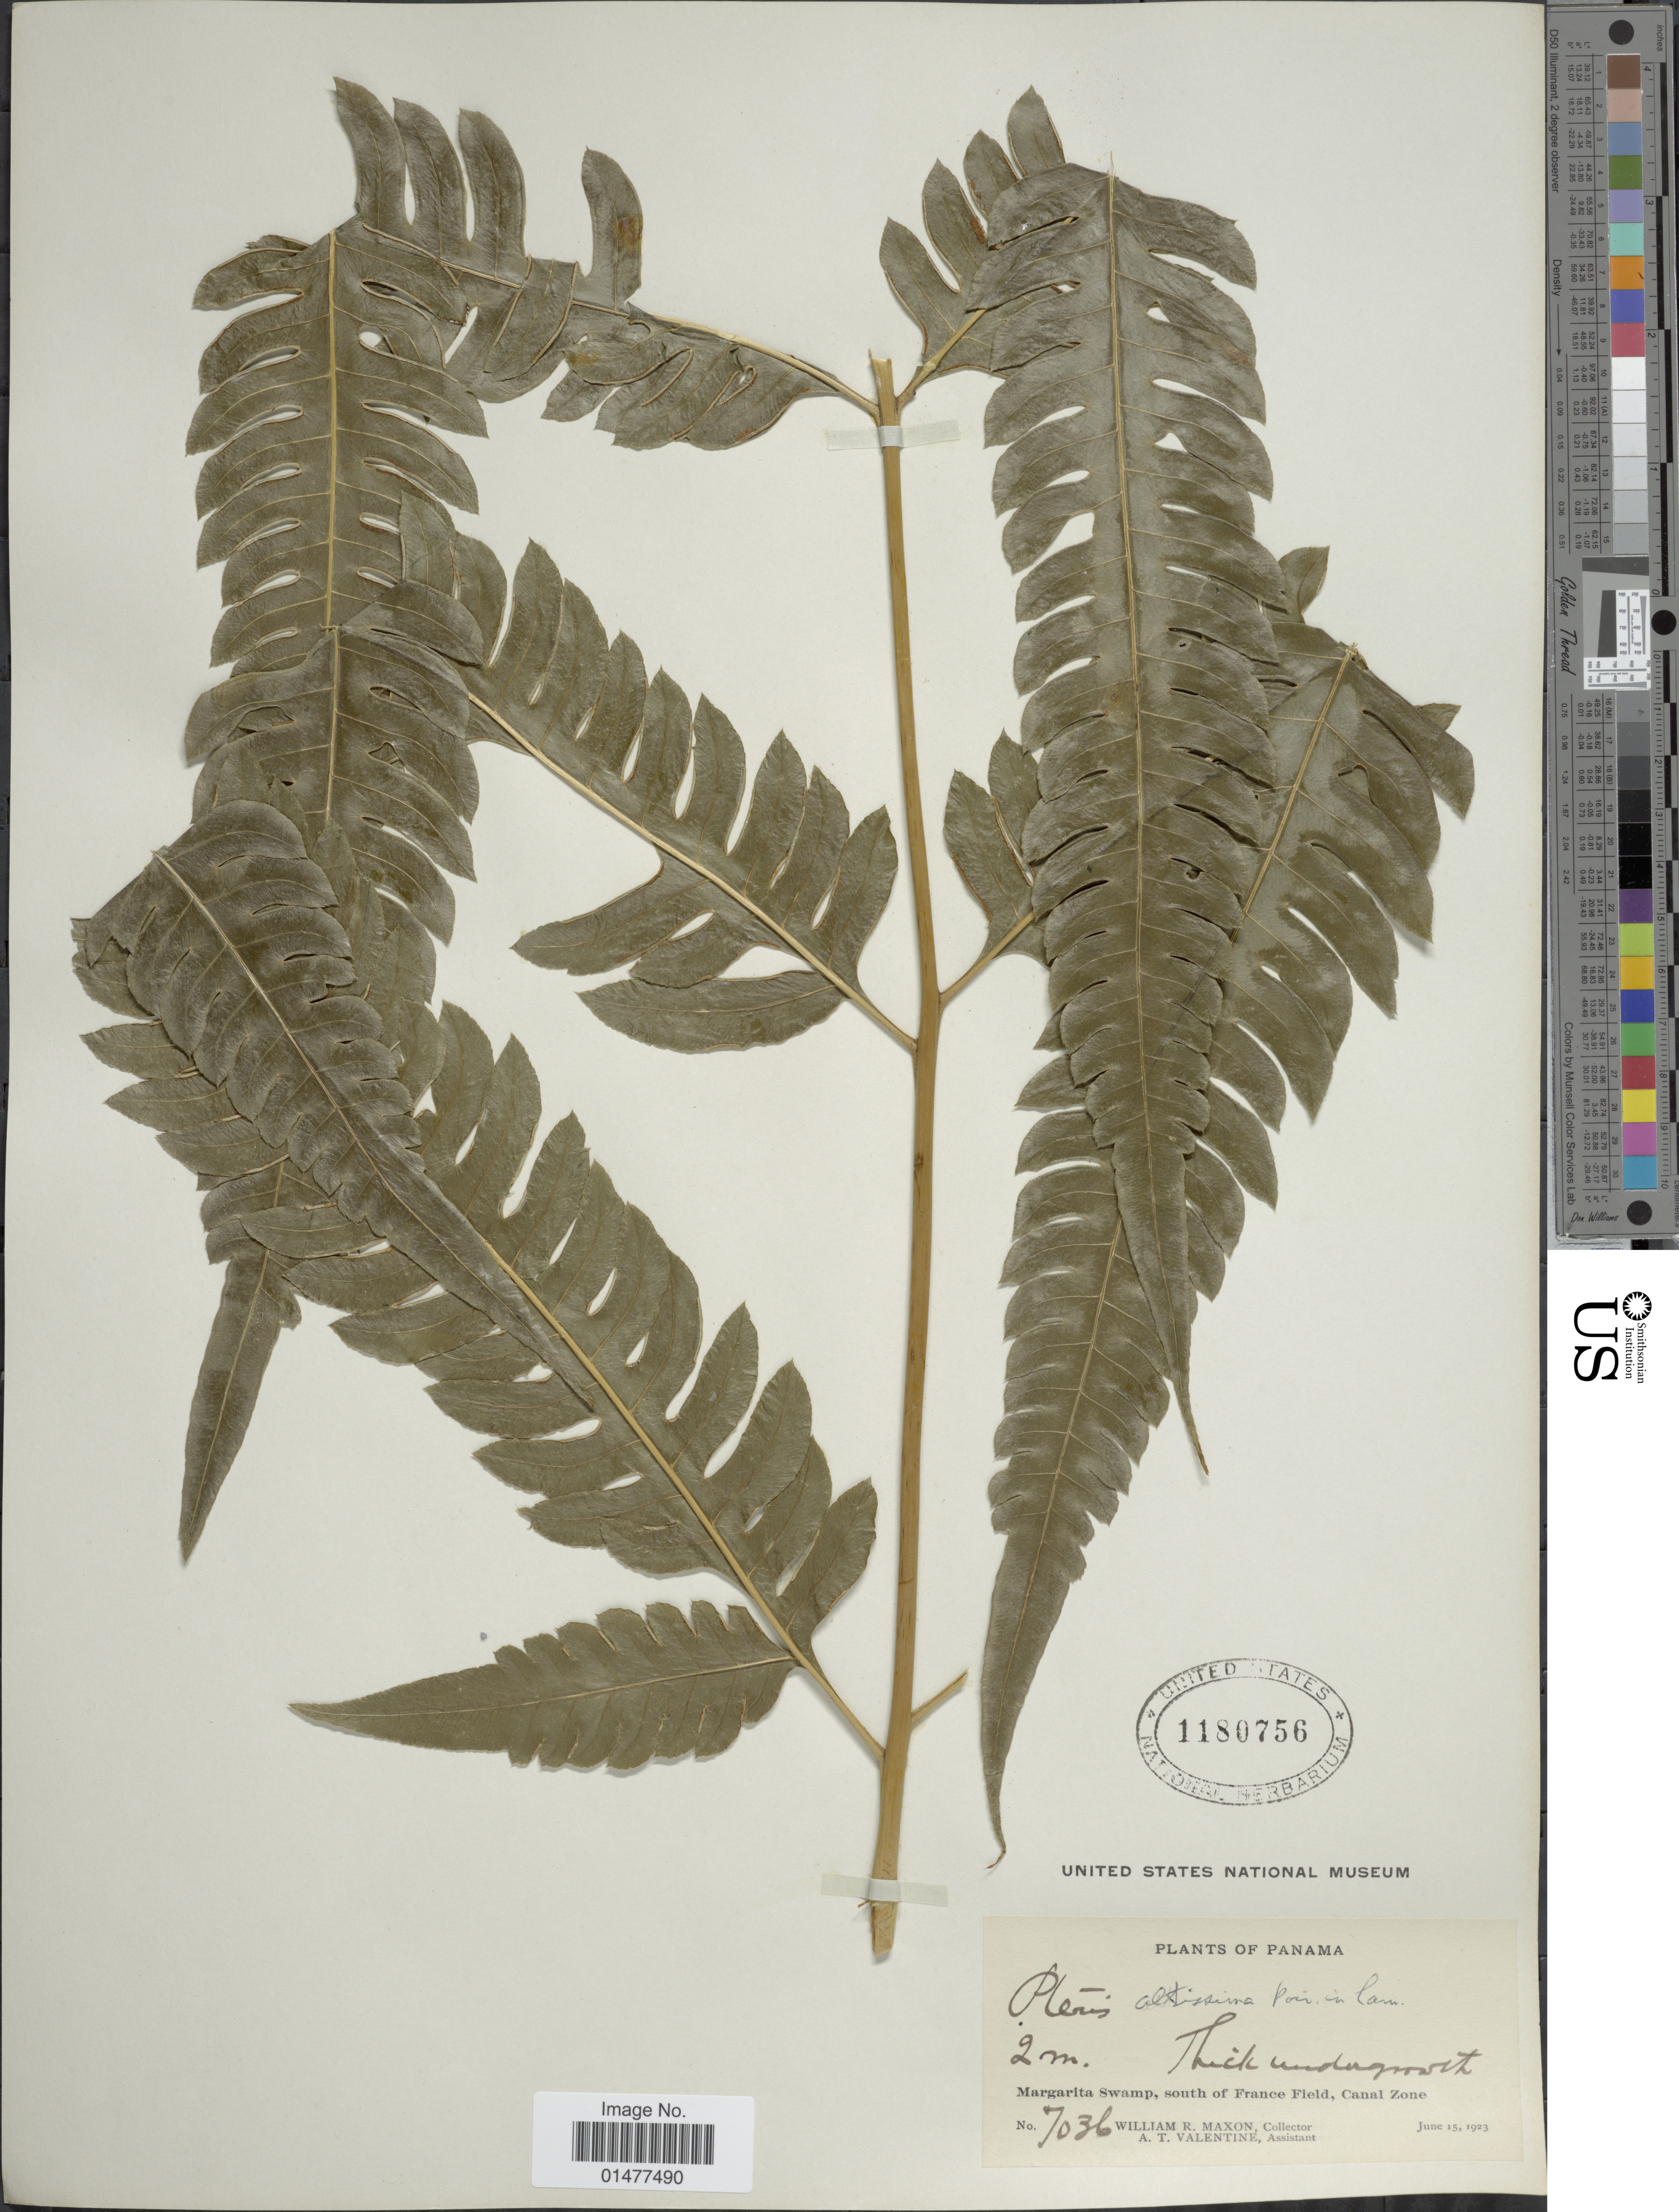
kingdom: Plantae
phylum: Tracheophyta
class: Polypodiopsida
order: Polypodiales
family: Pteridaceae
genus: Pteris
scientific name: Pteris altissima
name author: Poir.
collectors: W. R. Maxon & A. Valentine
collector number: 7036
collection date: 1923-06-15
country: Panama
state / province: Colón / Panamá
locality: Canal Zone, Margarita Swamp, south of France Field.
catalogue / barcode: US 1180756